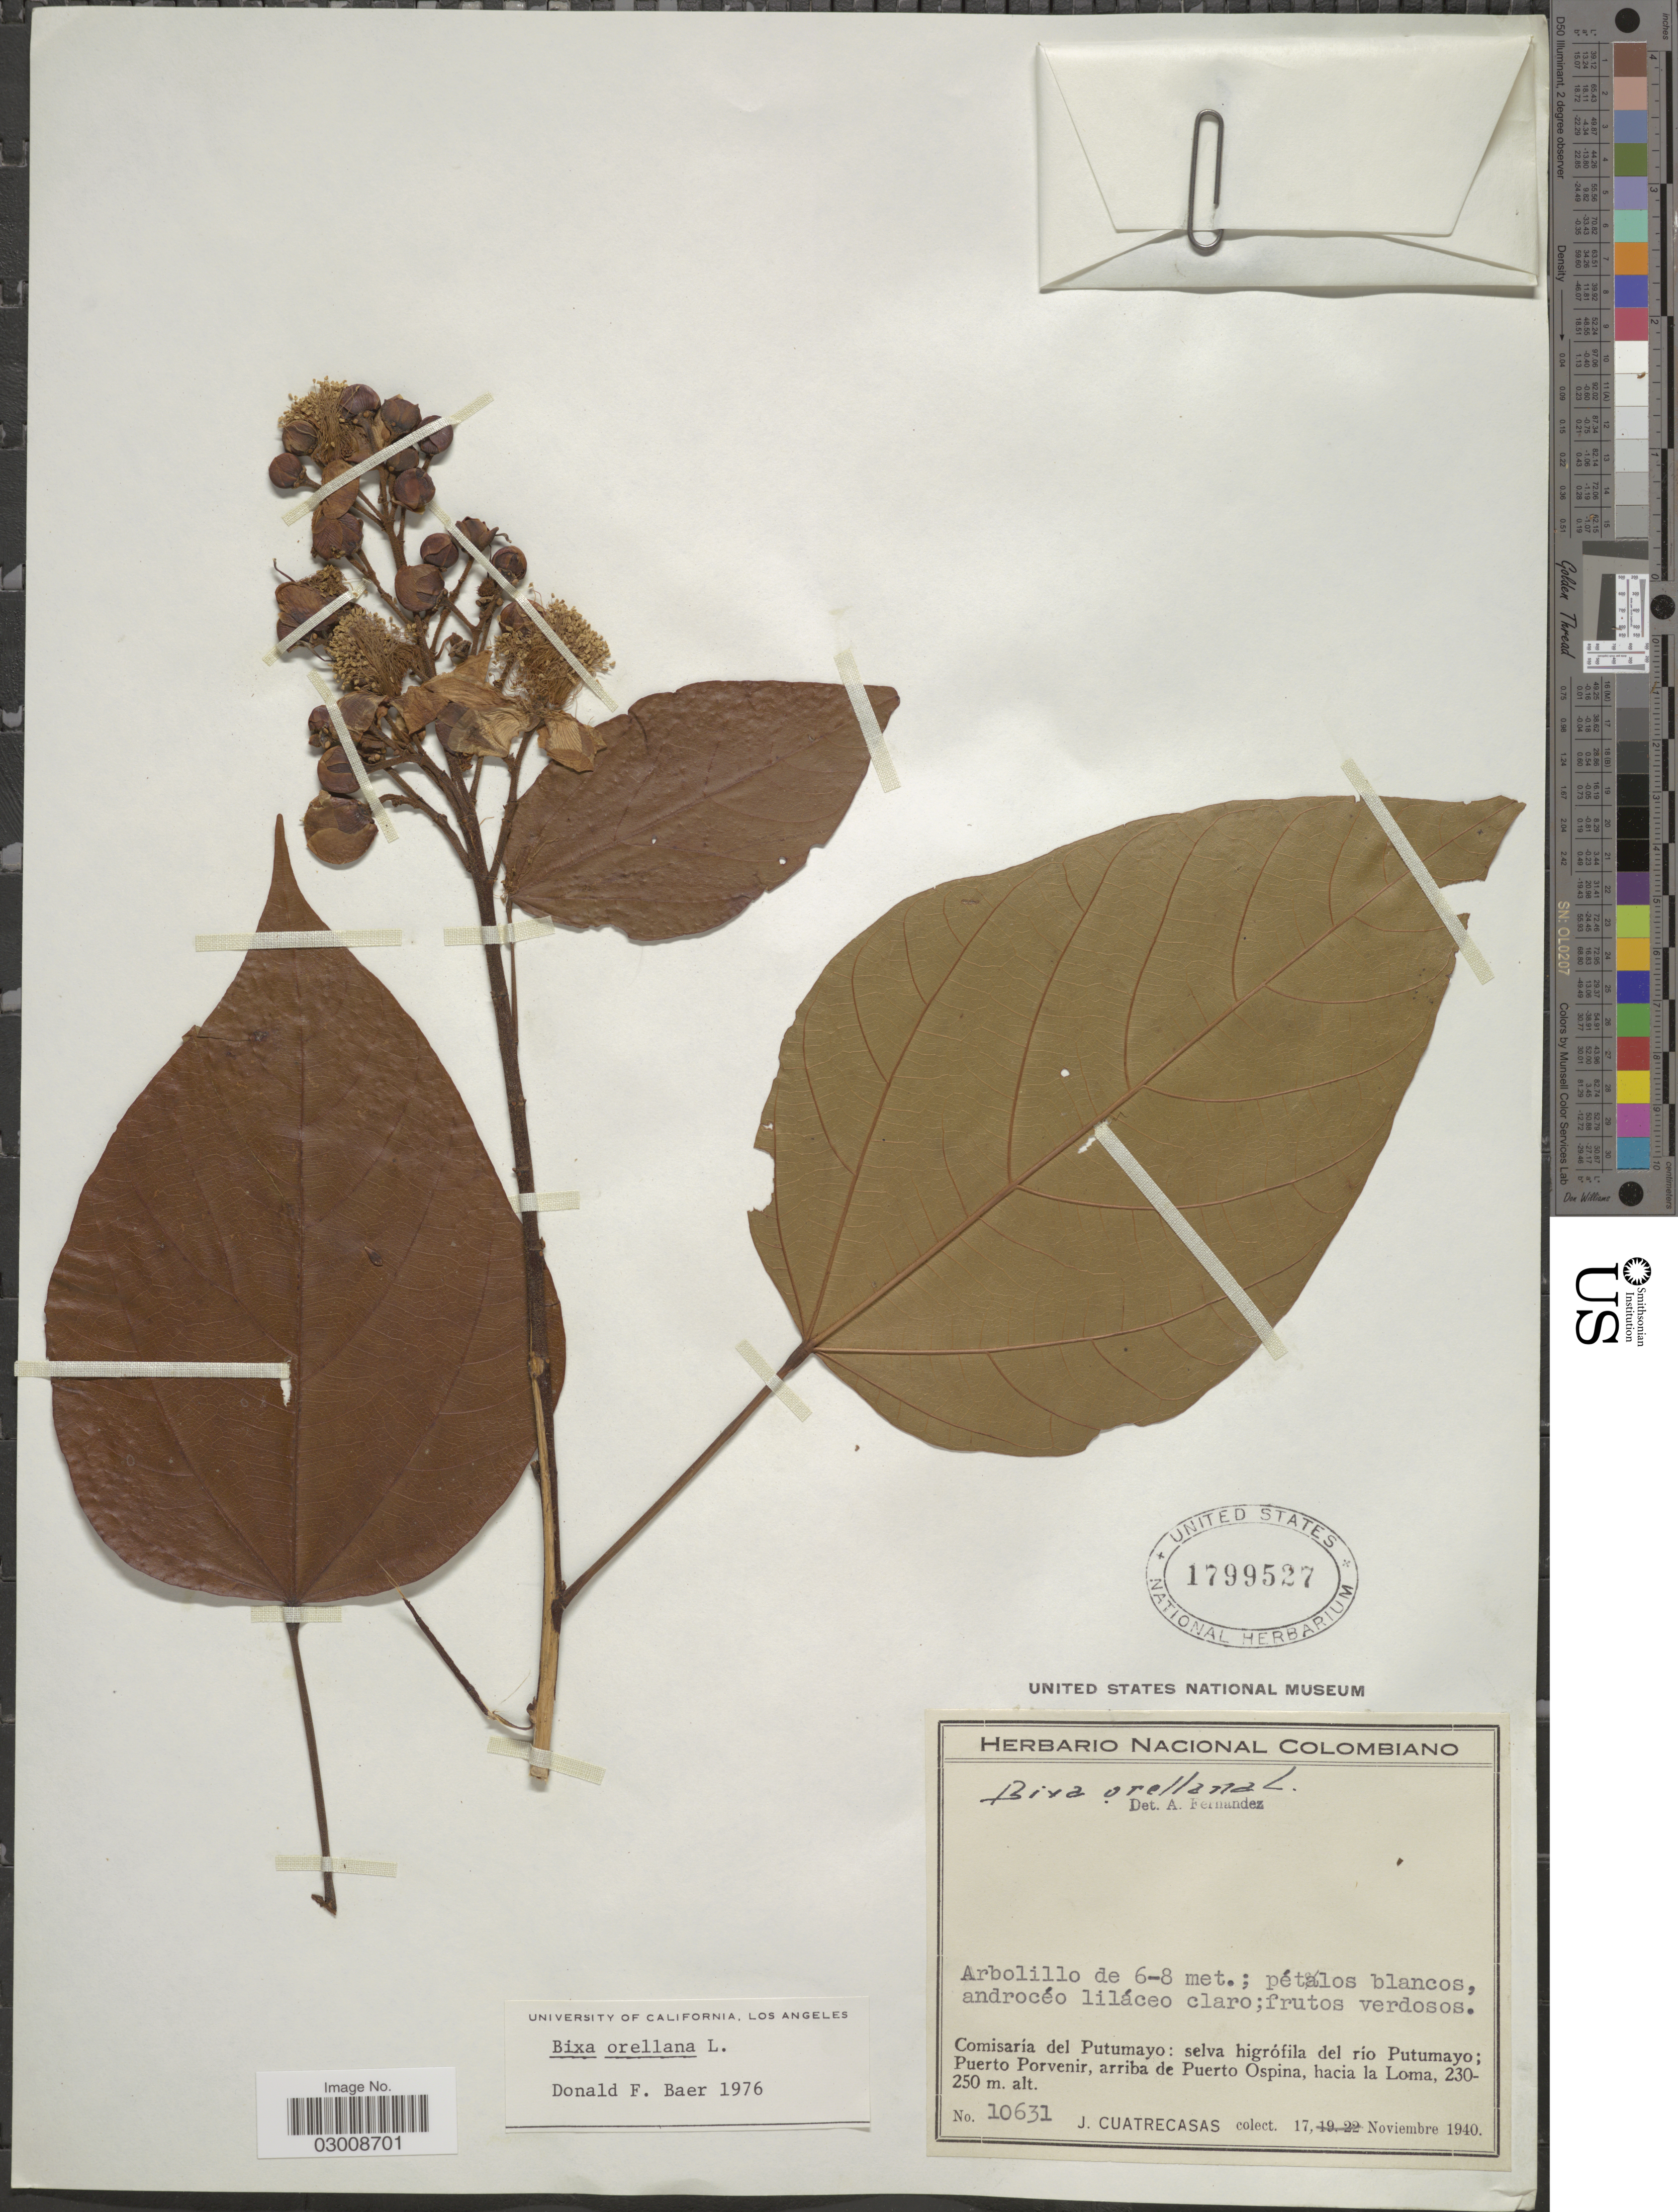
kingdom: Plantae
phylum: Tracheophyta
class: Magnoliopsida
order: Malvales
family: Bixaceae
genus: Bixa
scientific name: Bixa orellana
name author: L.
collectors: J. Cuatrecasas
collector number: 10631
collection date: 1940-11-17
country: Colombia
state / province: Putumayo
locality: Comisaría del Putumayo: selva higrófila del río Putumayo; Puerto Porvenir, arriba de Puerto Ospina, hacia la Loma.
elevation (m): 230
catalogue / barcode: US 1799527